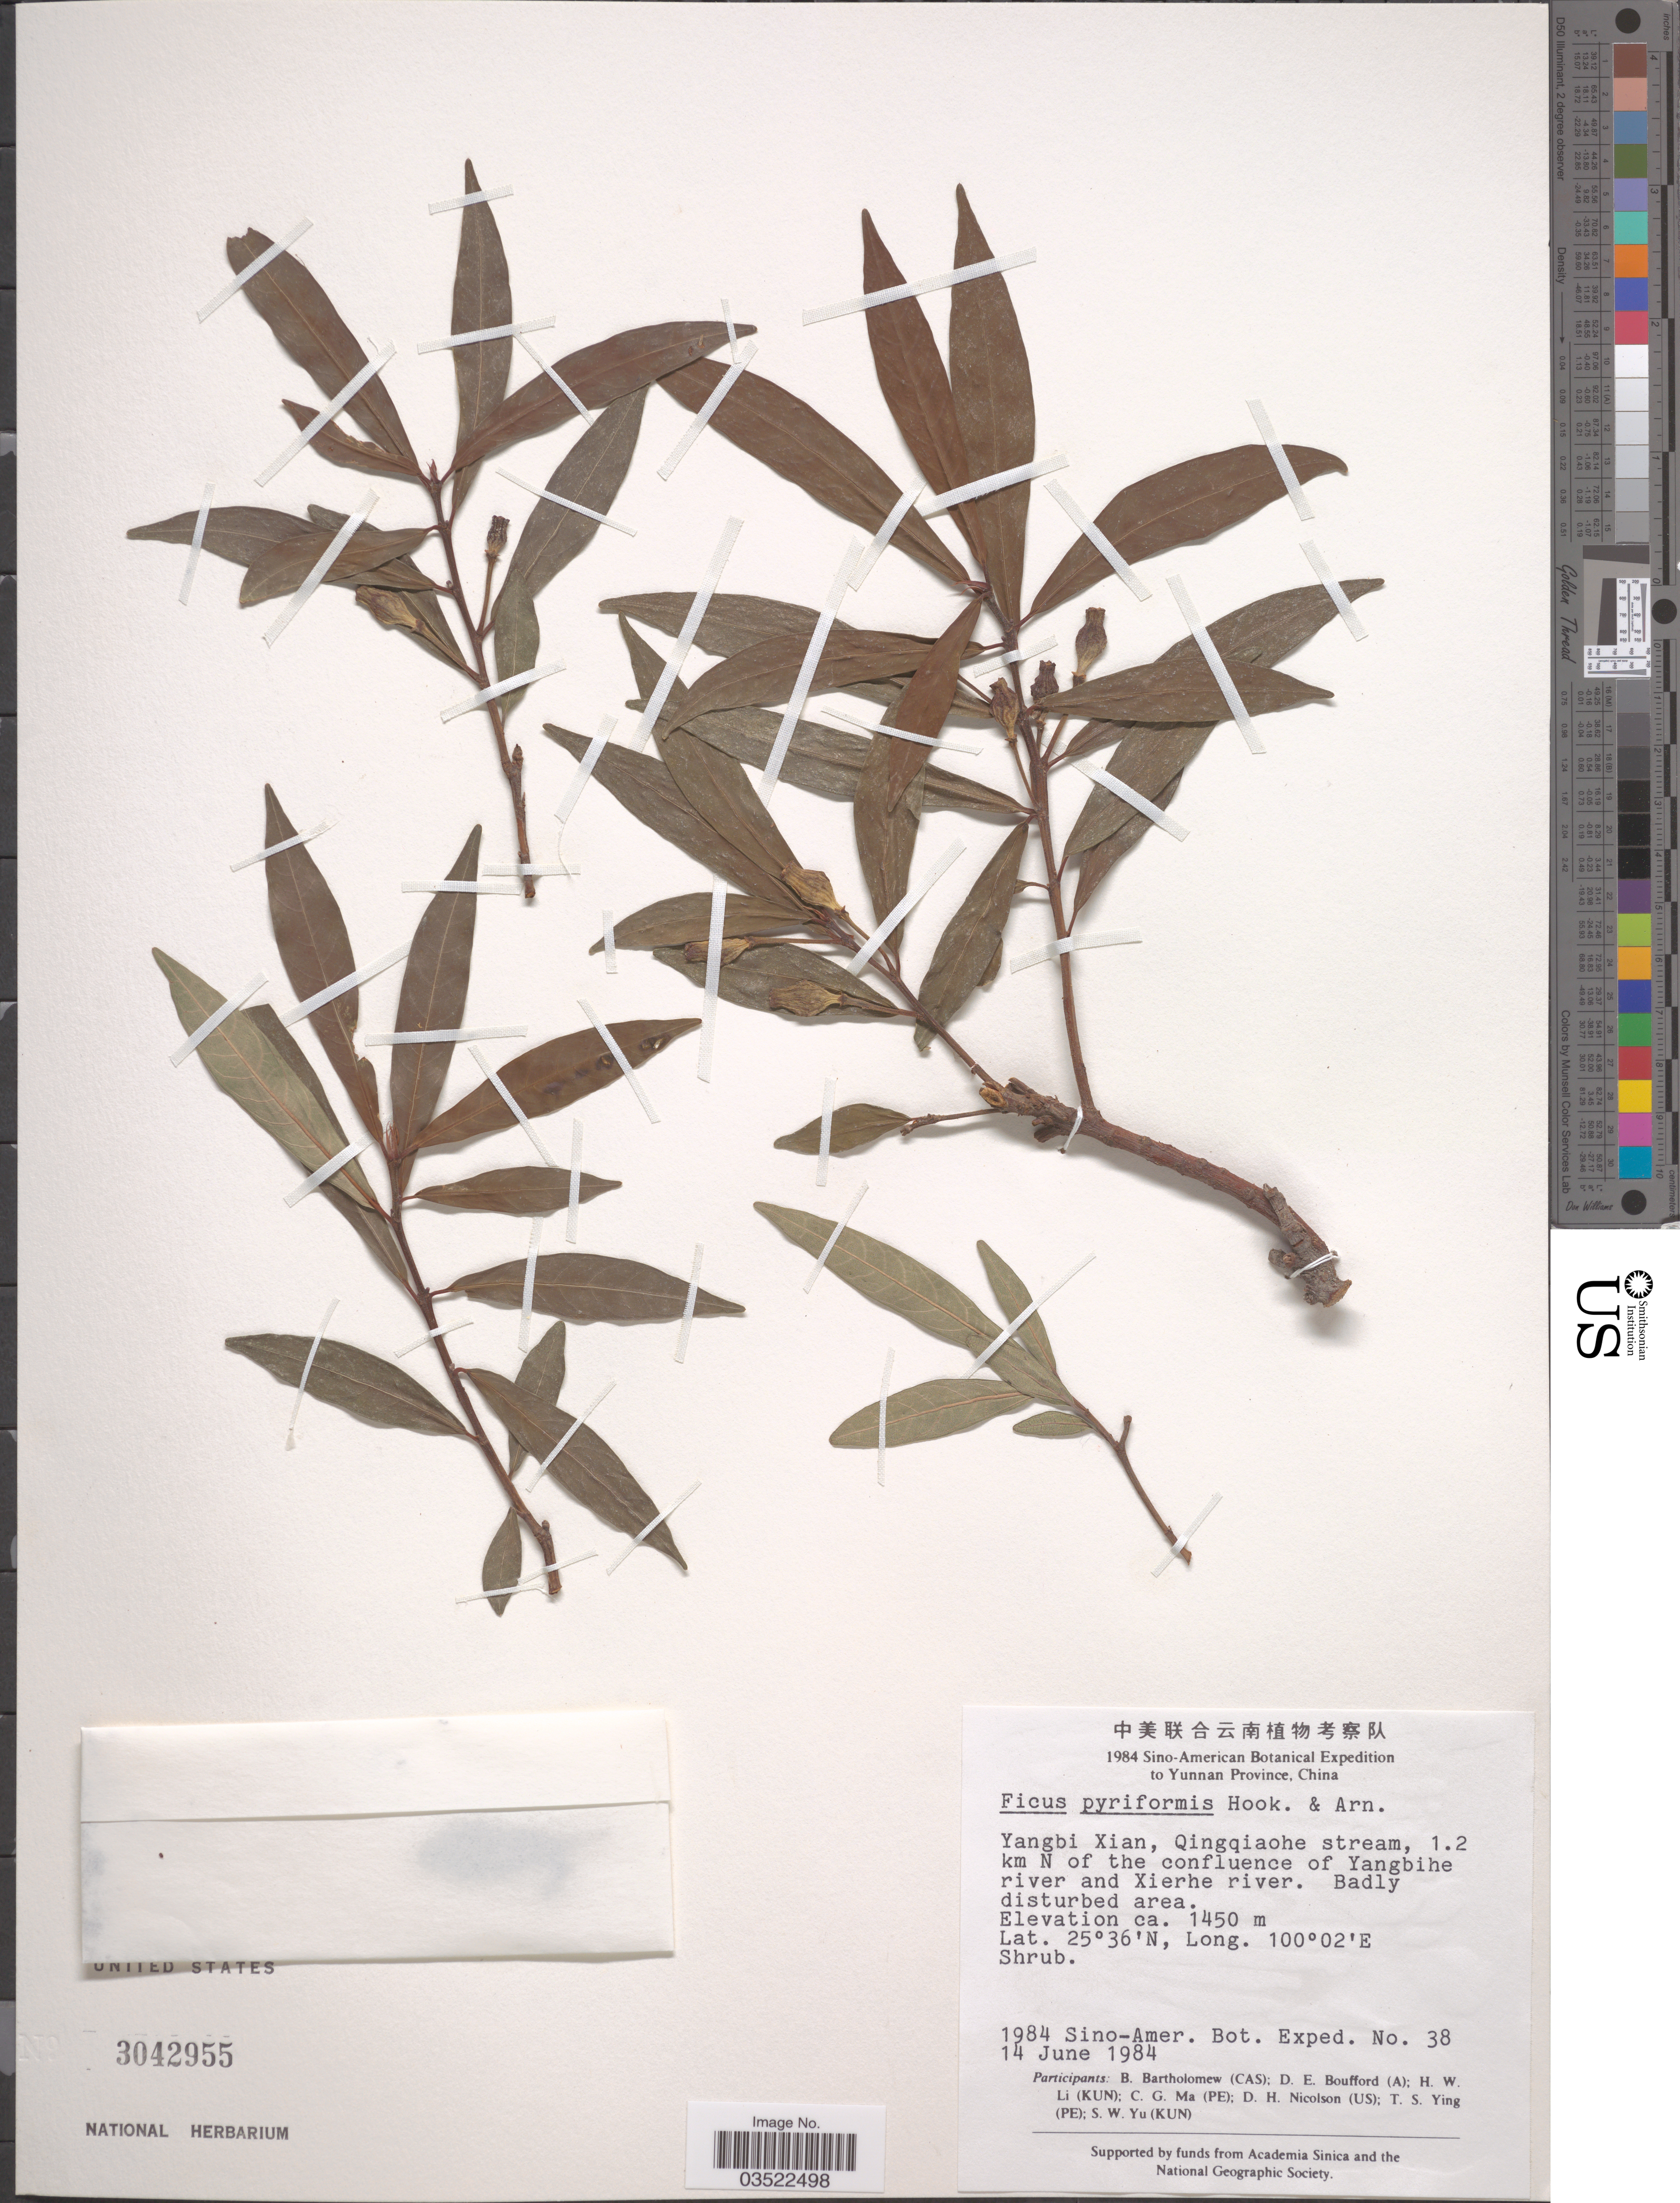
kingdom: Plantae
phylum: Tracheophyta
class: Magnoliopsida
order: Rosales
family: Moraceae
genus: Ficus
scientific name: Ficus pyriformis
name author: Hook. & Arn.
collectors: Sino-Amer. Bot. Exped. 1984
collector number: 38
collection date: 1984-06-14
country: China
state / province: Yunnan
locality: Yangbi Xian, Qingqiaohe stream, 1.2 km N of the confluence of Yangbihe river and Xierhe river.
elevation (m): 1450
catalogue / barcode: US 3042955